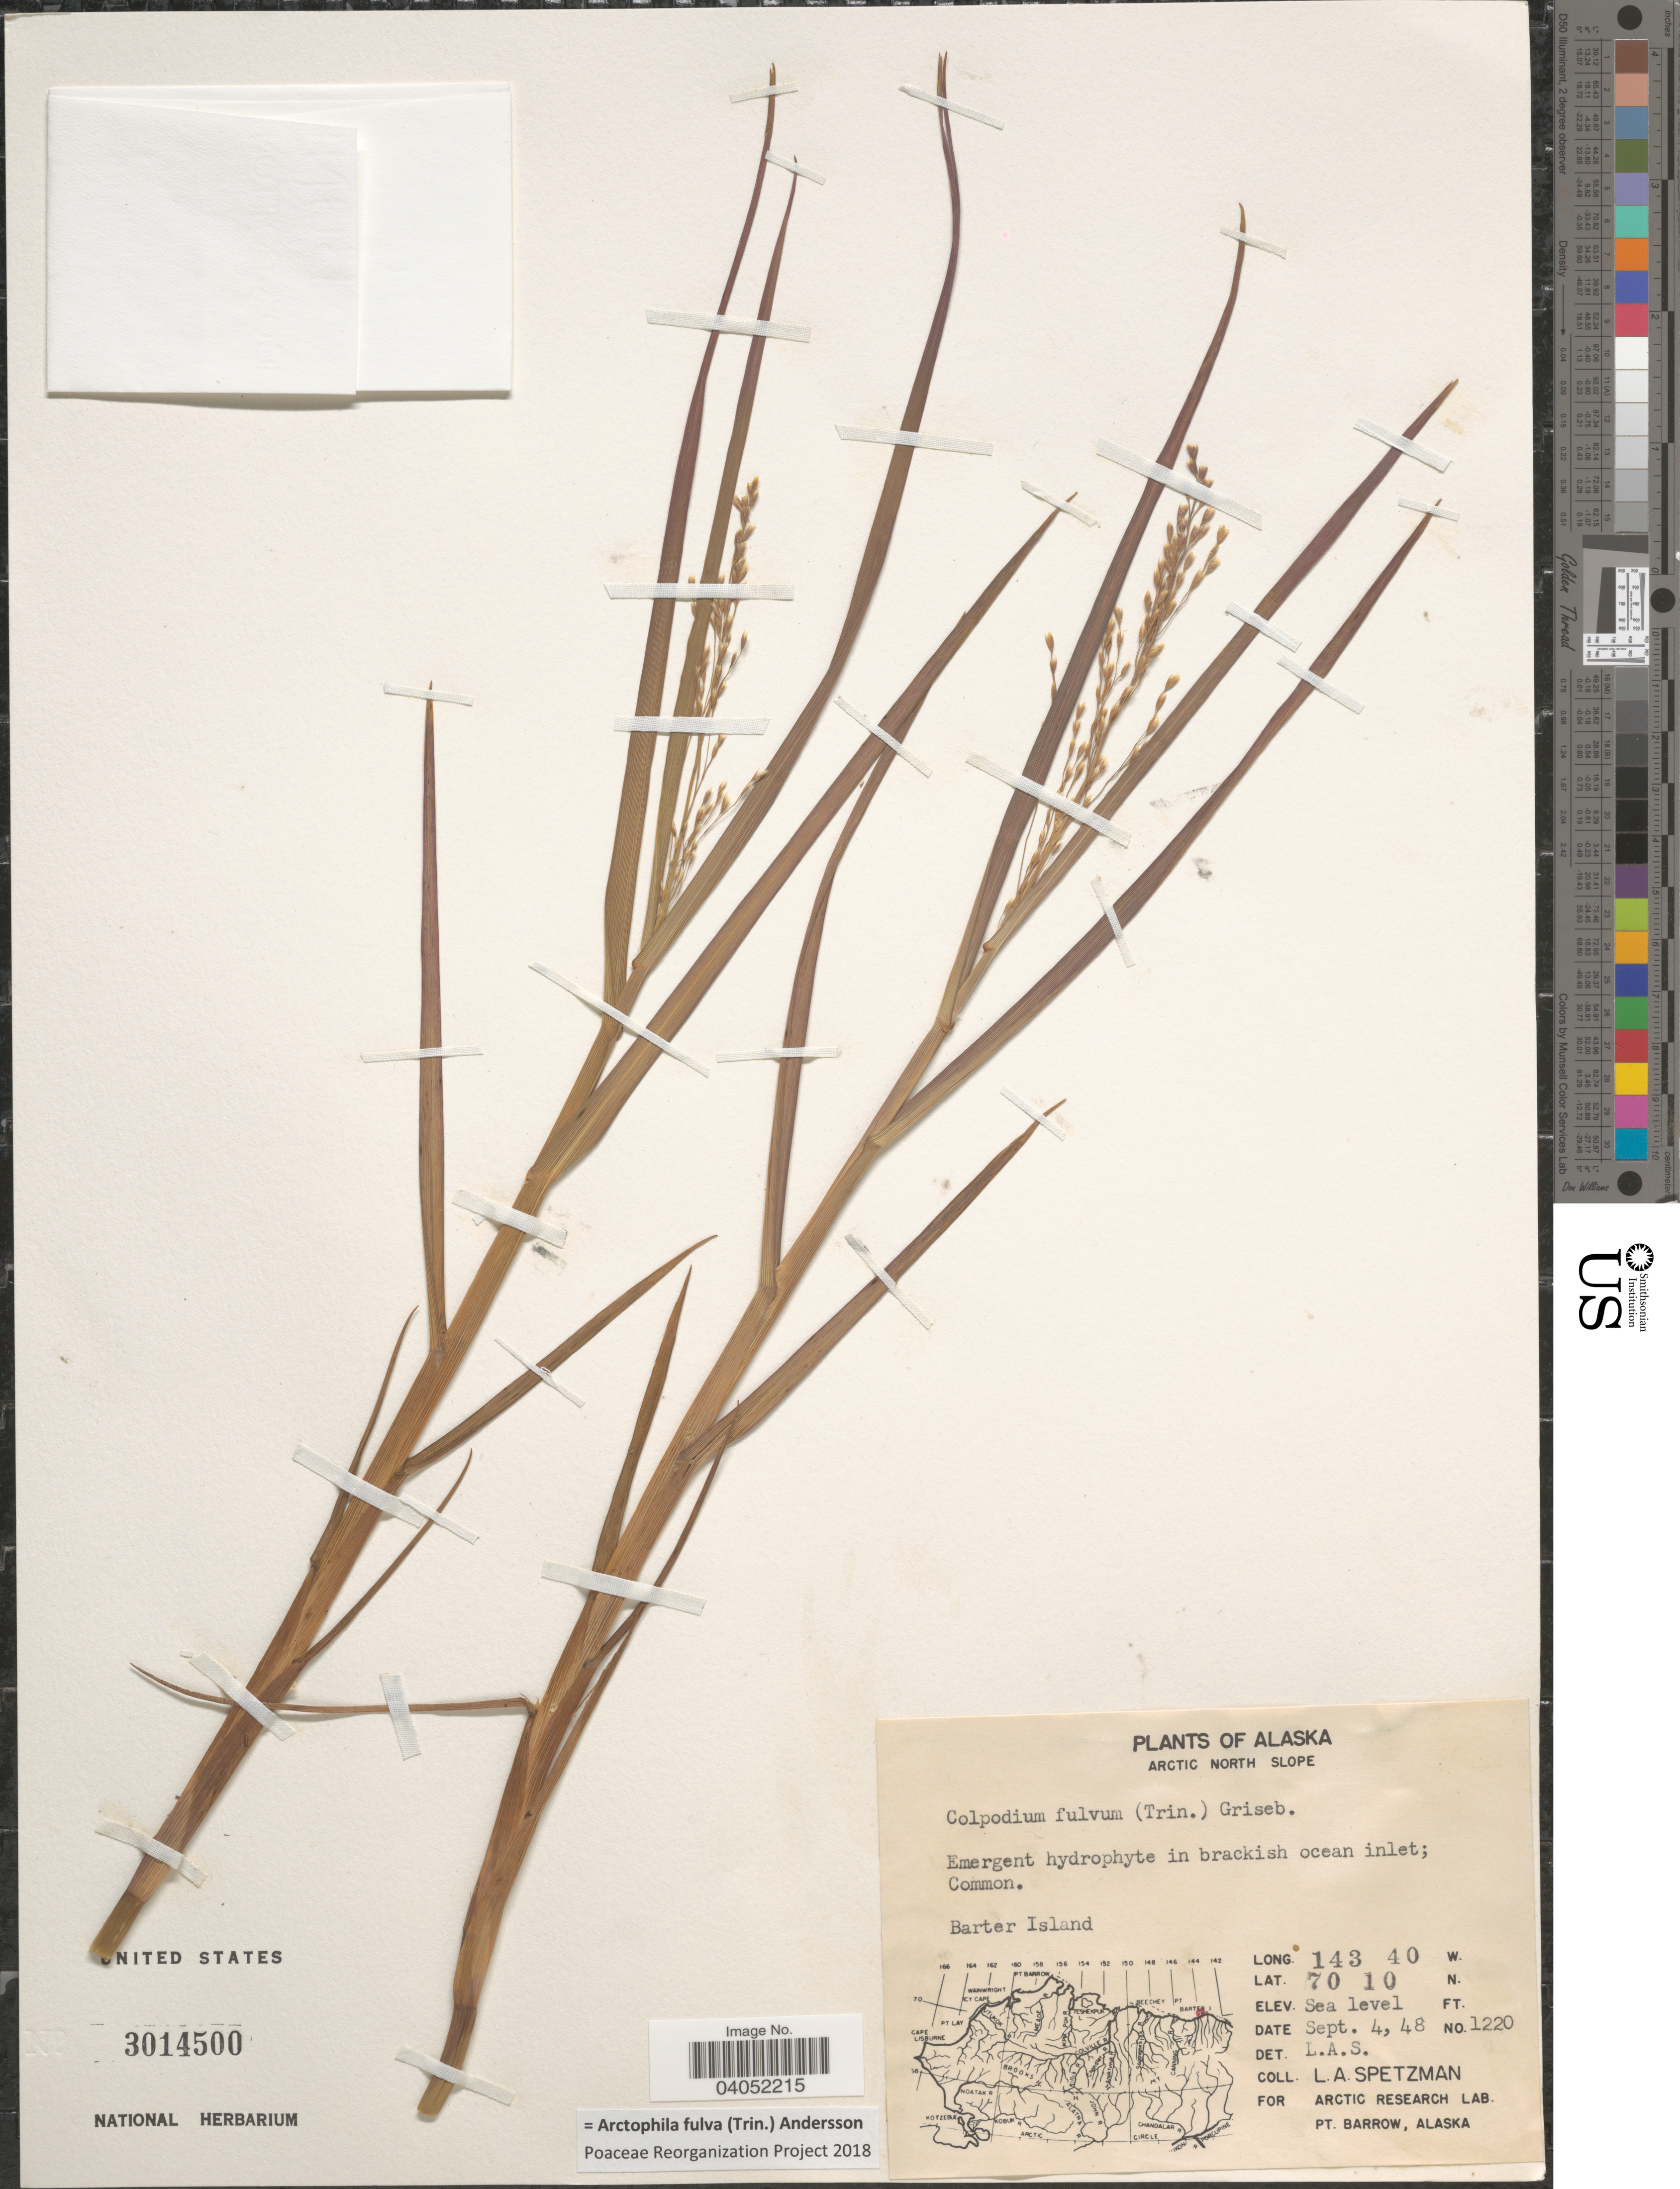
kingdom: Plantae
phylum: Tracheophyta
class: Liliopsida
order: Poales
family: Poaceae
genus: Arctophila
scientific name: Arctophila fulva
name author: (Trin.) Andersson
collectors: L. Spetzman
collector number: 1220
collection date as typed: Transcribed d/m/y: 4/9/48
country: United States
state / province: Alaska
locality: Arctic North Slope. Barter Island.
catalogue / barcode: US 3014500